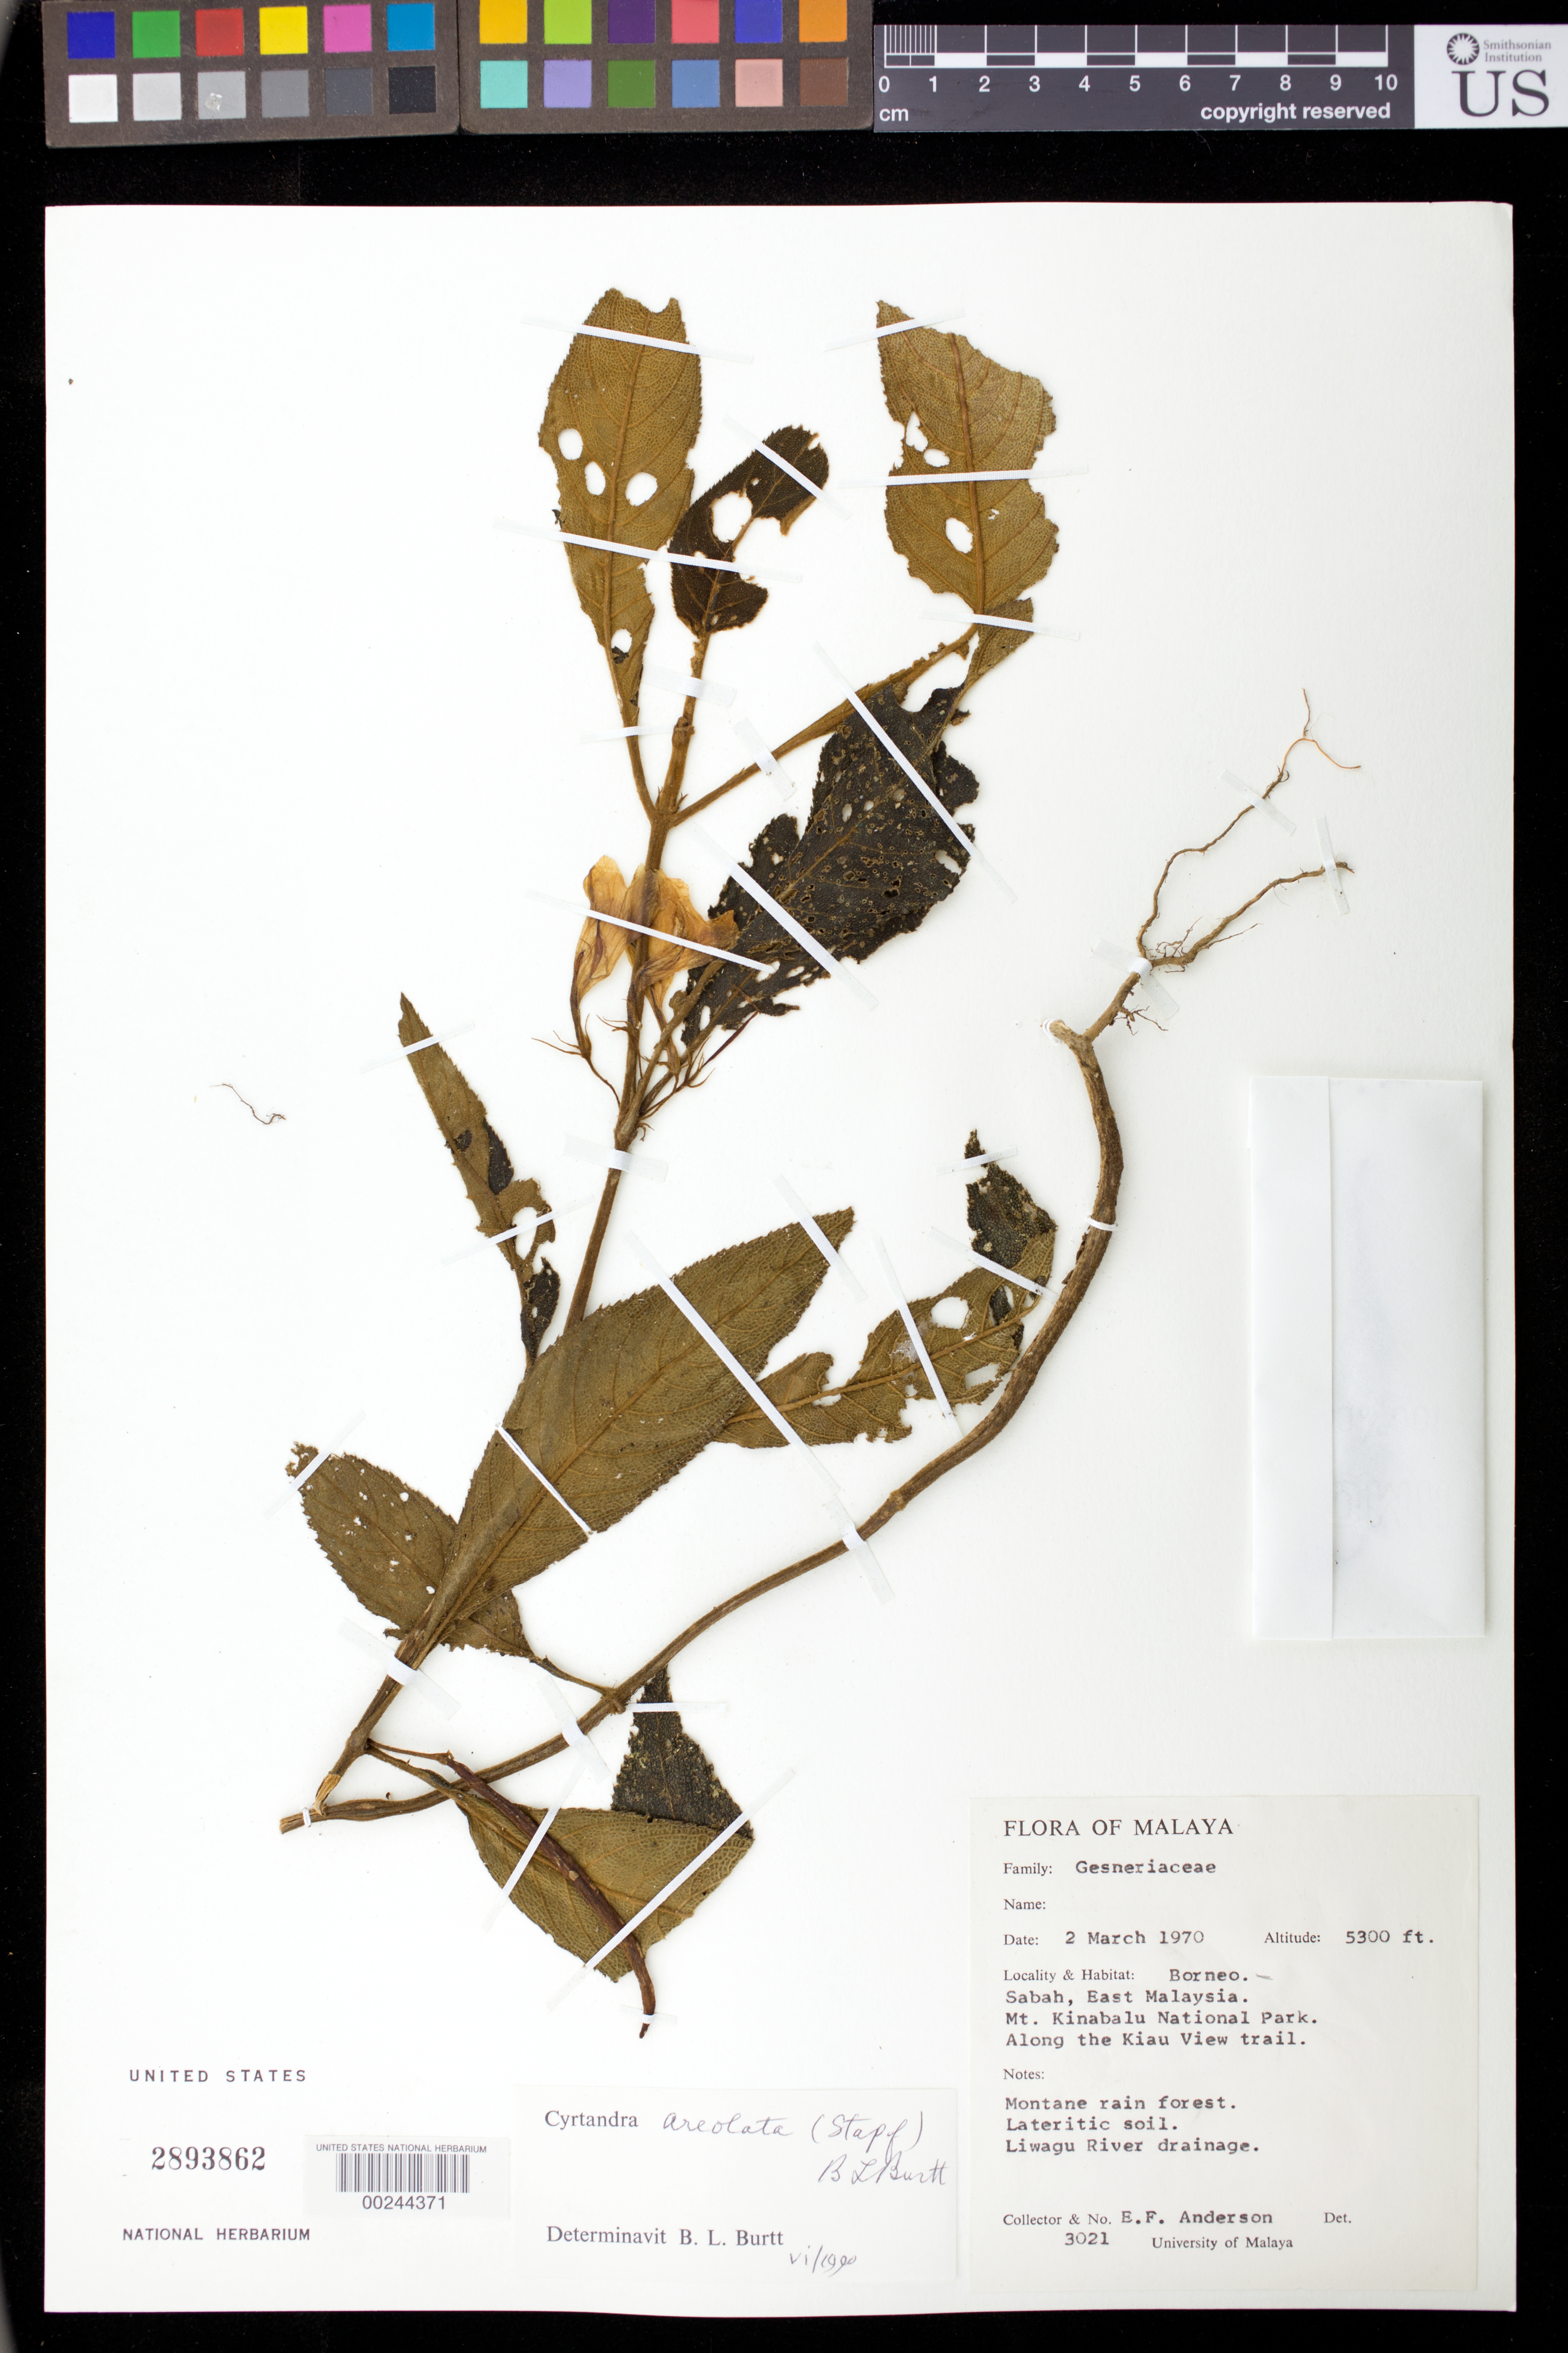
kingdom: Plantae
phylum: Tracheophyta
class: Magnoliopsida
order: Lamiales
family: Gesneriaceae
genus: Cyrtandra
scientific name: Cyrtandra areolata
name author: (Stapf) B.L. Burtt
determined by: Burtt, B. L.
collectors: E. F. Anderson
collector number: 3021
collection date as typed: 02 Mar 1970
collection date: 1970-03-02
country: Malaysia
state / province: Sabah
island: Borneo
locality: Mt kinabalu national park, along the kiau view trail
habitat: Montane rain forest, lateritic soil, liwagu river drainage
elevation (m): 1615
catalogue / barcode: US 2893862